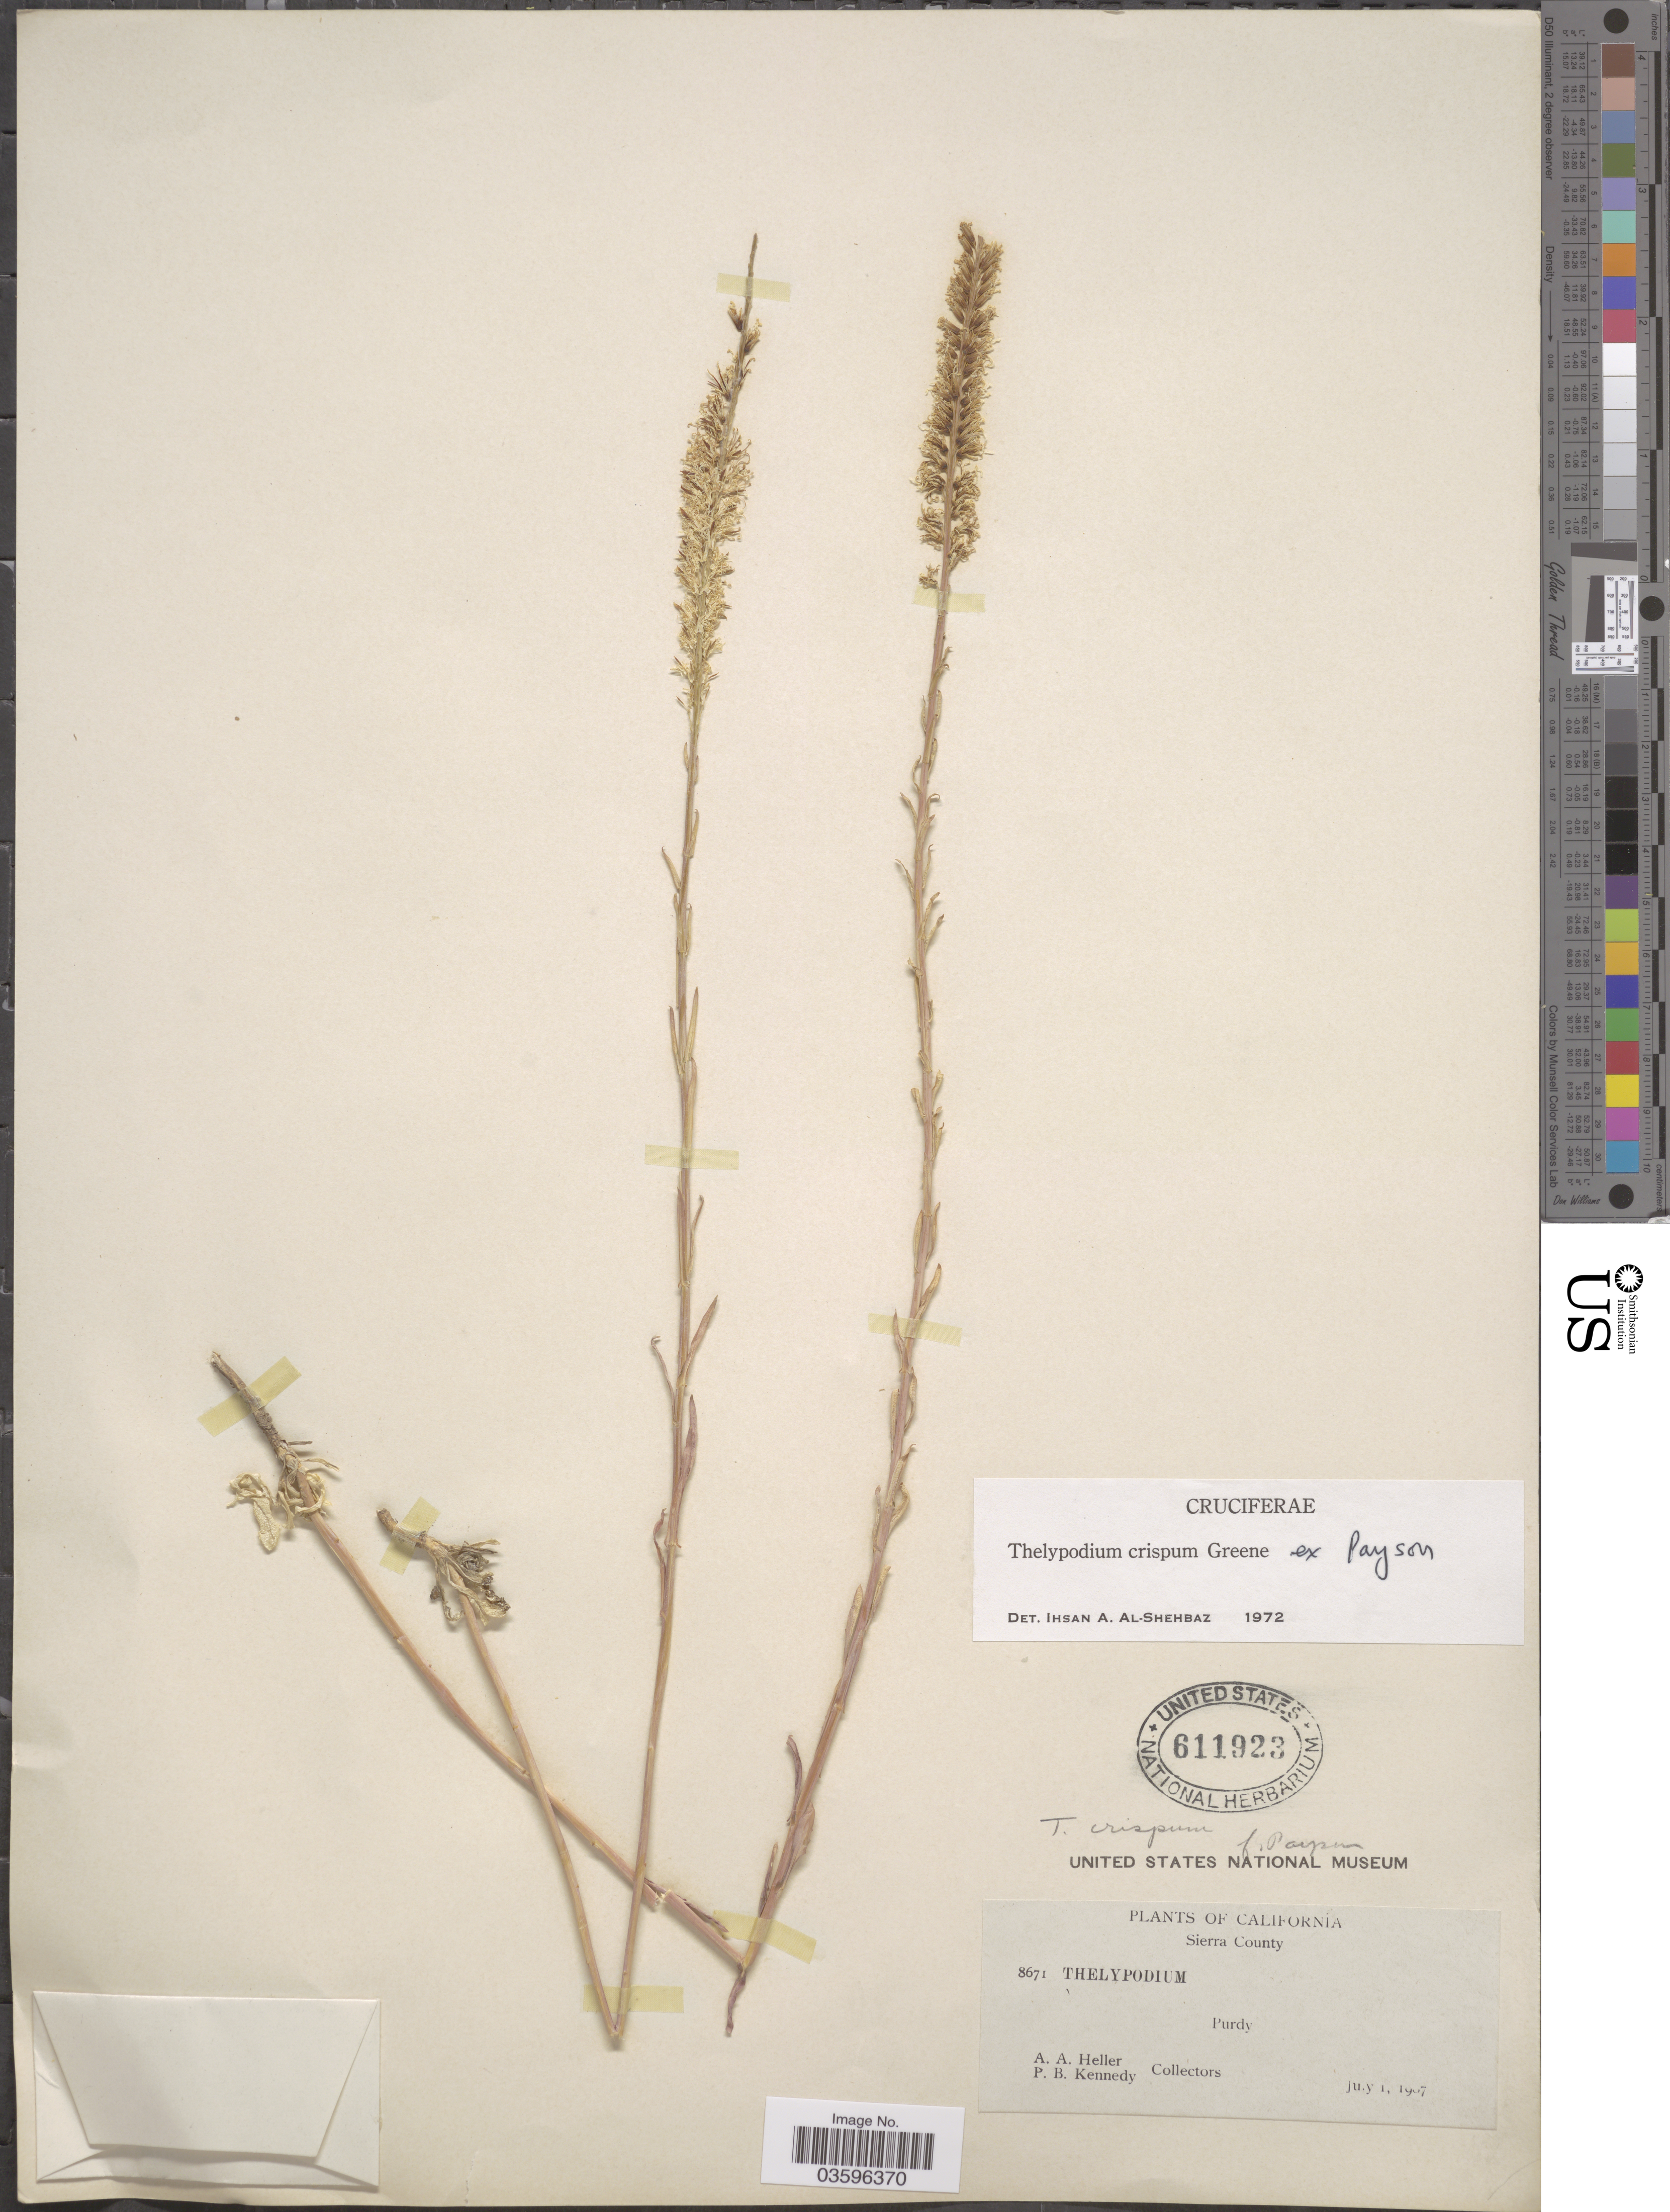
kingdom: Plantae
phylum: Tracheophyta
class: Magnoliopsida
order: Brassicales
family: Brassicaceae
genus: Thelypodium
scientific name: Thelypodium crispum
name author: Greene ex Payson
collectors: A. A. Heller & P. B. Kennedy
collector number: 8671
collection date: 1907-07-01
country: United States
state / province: California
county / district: Sierra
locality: Sierra County. Purdy.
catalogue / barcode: US 611923